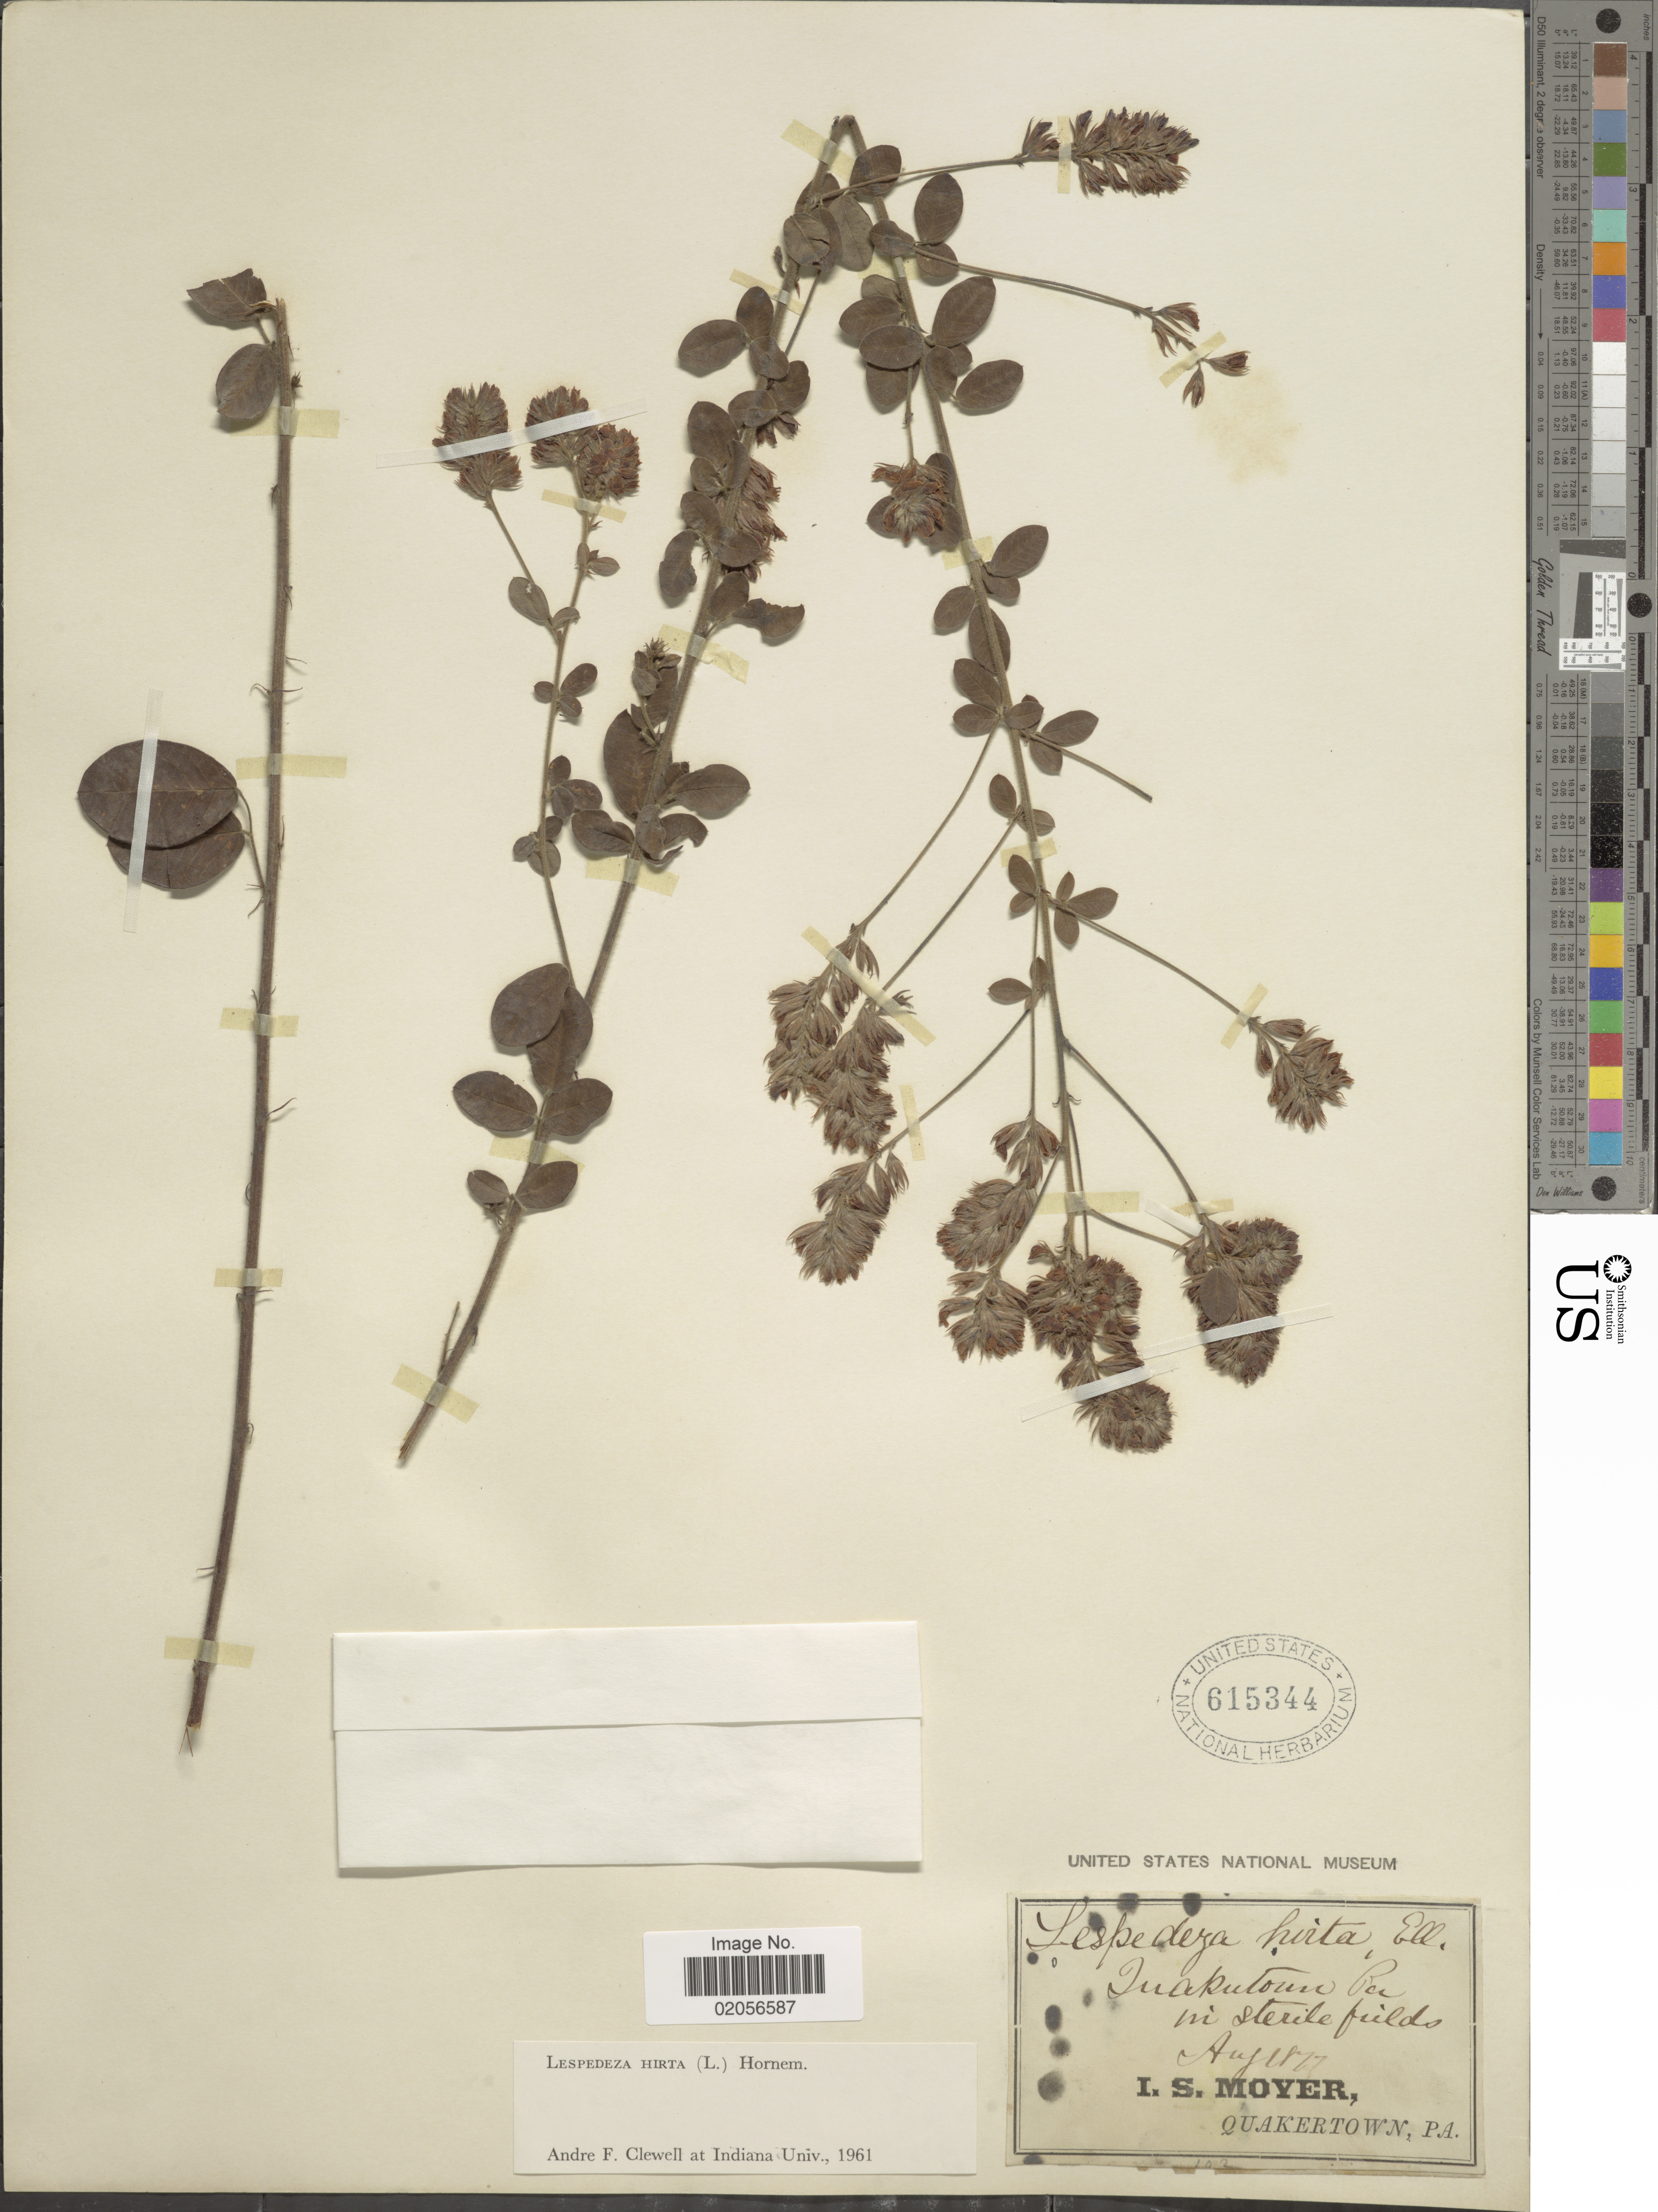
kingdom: Plantae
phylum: Tracheophyta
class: Magnoliopsida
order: Fabales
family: Fabaceae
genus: Lespedeza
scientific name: Lespedeza hirta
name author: (L.) Hornem.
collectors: I. S. Moyer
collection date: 1877-08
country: United States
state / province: Pennsylvania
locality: Quakertown Pa in sterile fields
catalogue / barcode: US 615344